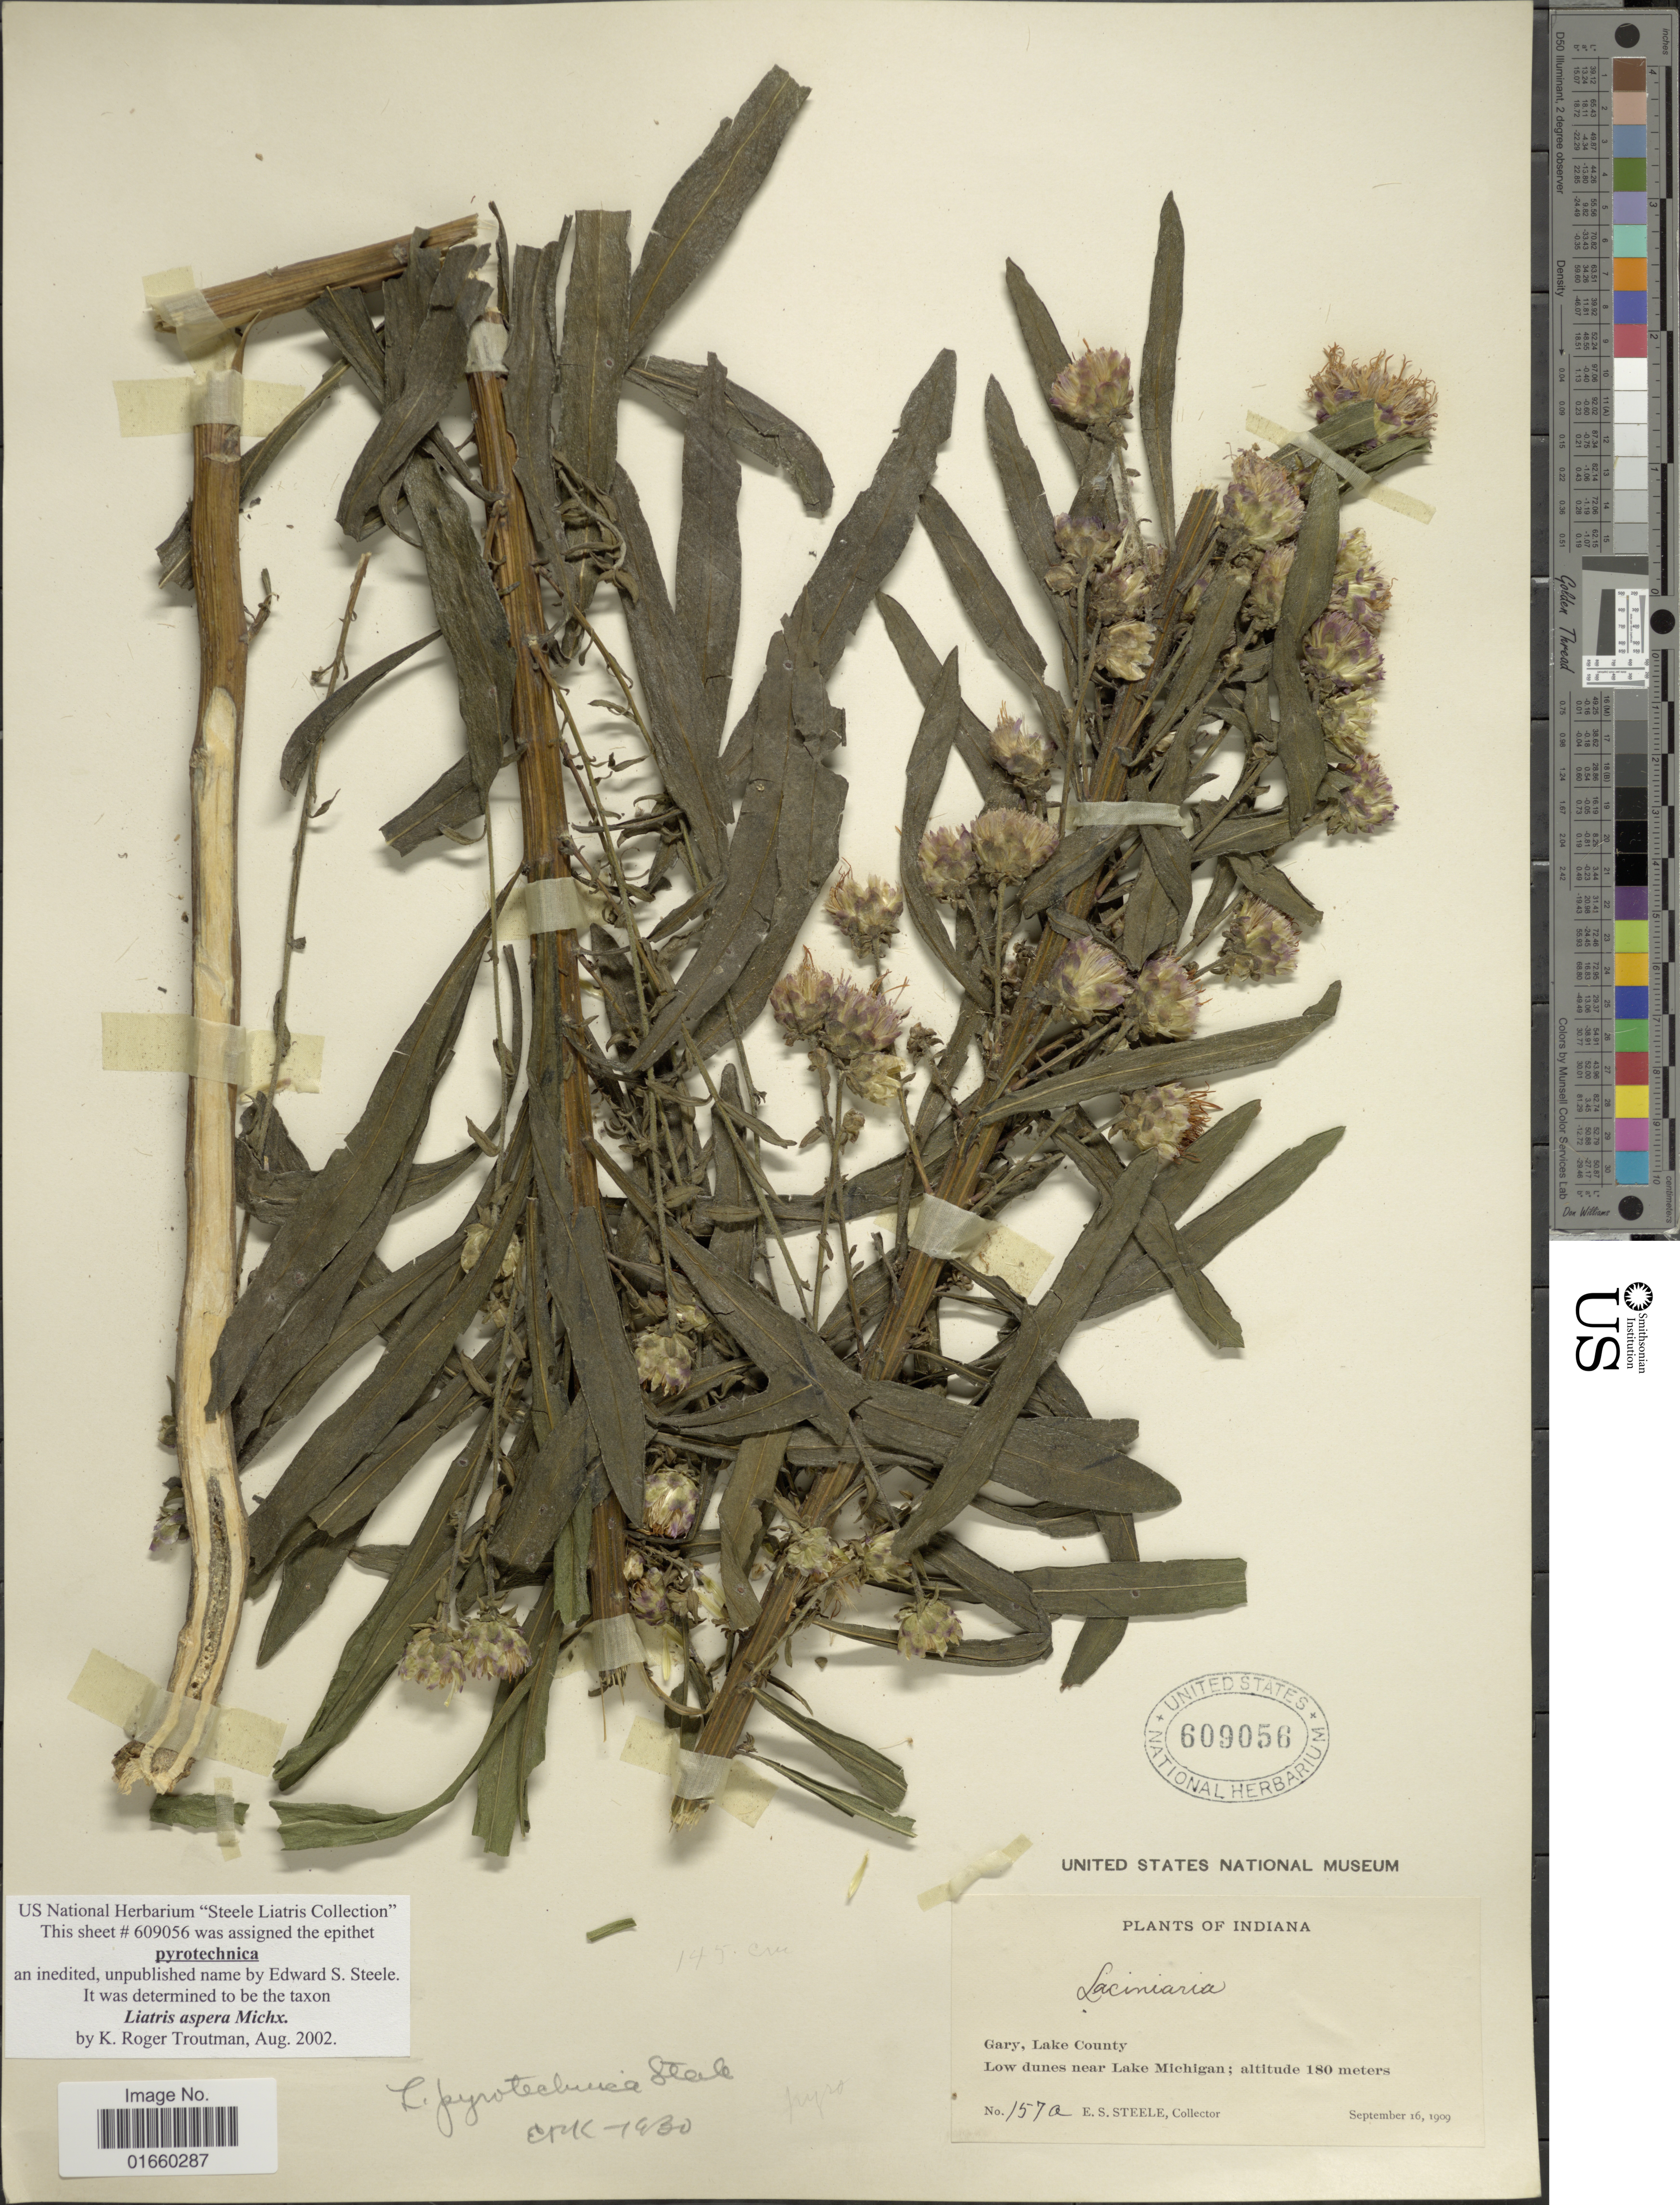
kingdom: Plantae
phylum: Tracheophyta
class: Magnoliopsida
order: Asterales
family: Asteraceae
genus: Liatris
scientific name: Liatris aspera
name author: Michx.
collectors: E. Steele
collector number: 157a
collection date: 1909-09-16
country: United States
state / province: Indiana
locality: Gary, Lake County, Low dunes near Lake Michigan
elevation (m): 180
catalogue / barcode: US 609056